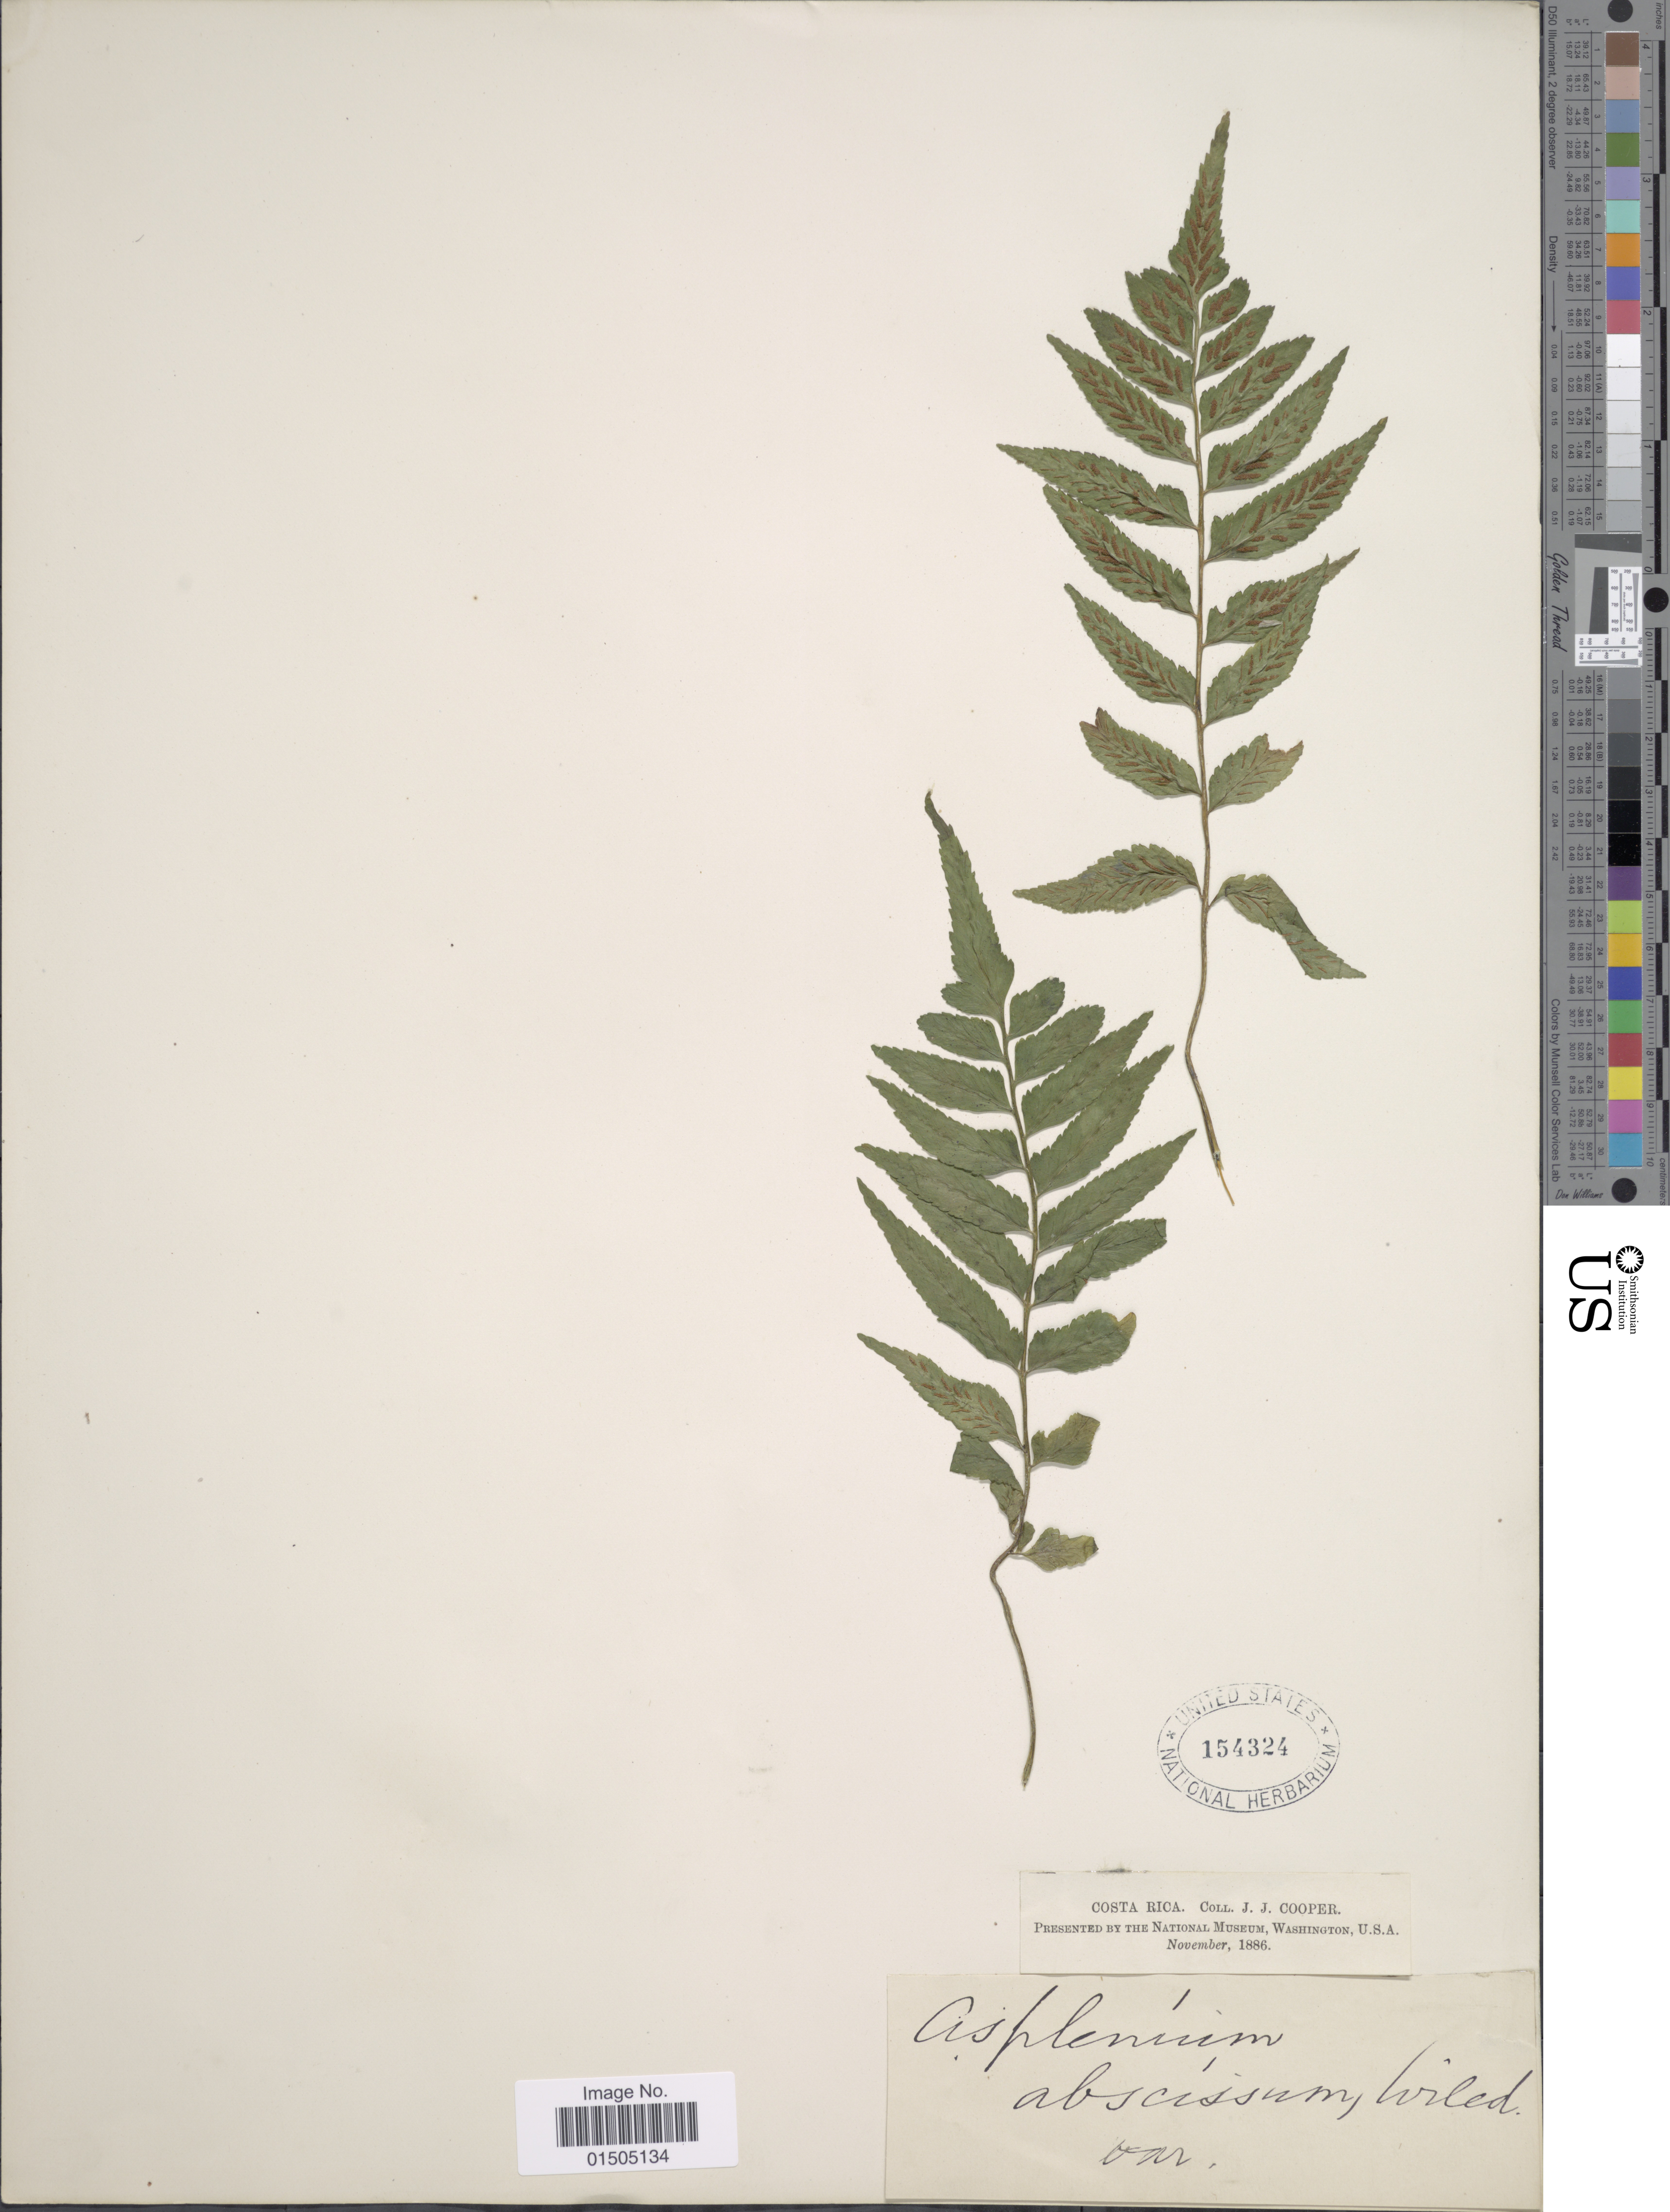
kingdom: Plantae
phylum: Tracheophyta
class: Polypodiopsida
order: Polypodiales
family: Aspleniaceae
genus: Asplenium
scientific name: Asplenium abscissum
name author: Willd.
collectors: J. J. Cooper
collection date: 1886-11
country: Costa Rica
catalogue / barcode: US 154324